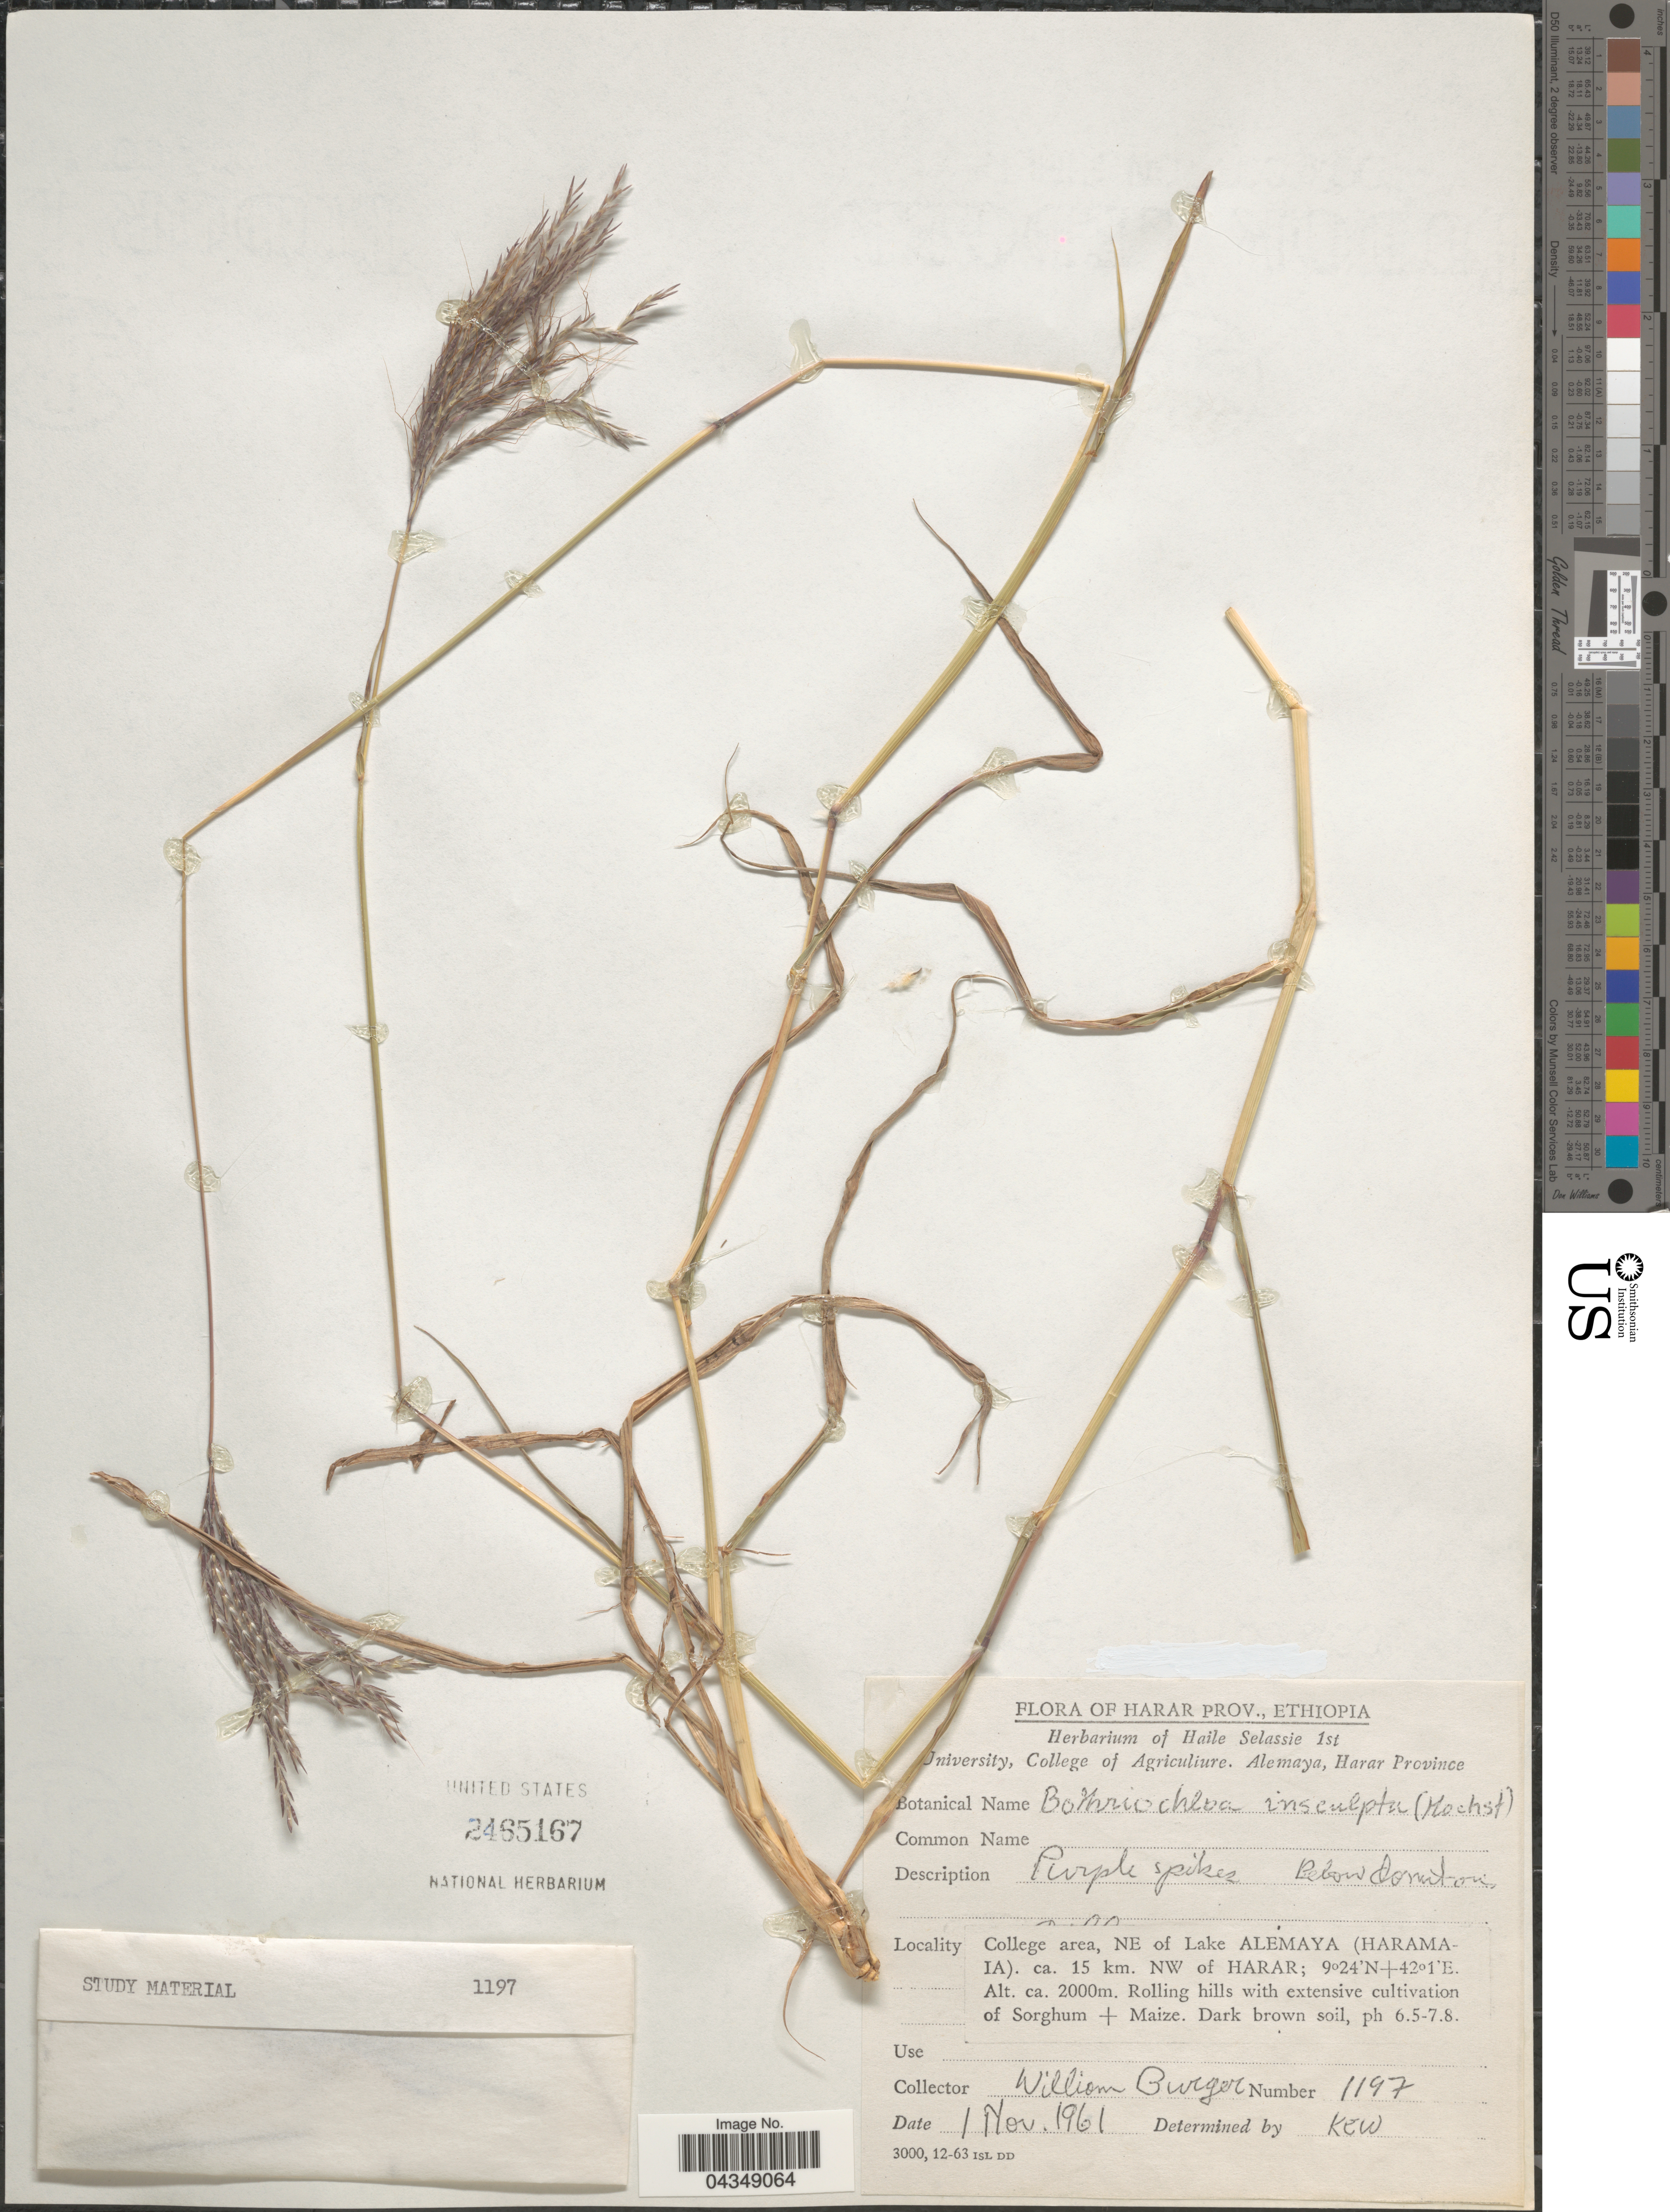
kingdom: Plantae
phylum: Tracheophyta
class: Liliopsida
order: Poales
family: Poaceae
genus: Bothriochloa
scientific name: Bothriochloa insculpta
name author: (Hochst. ex A. Rich.) A. Camus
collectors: W. Burger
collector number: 1197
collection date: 1961-11-01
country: Ethiopia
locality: Harar Prov. College area, NE of Lake Alemaya (Haramaia). ca. 15 km. NW of Harar.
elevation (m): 2000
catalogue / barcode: US 2465167